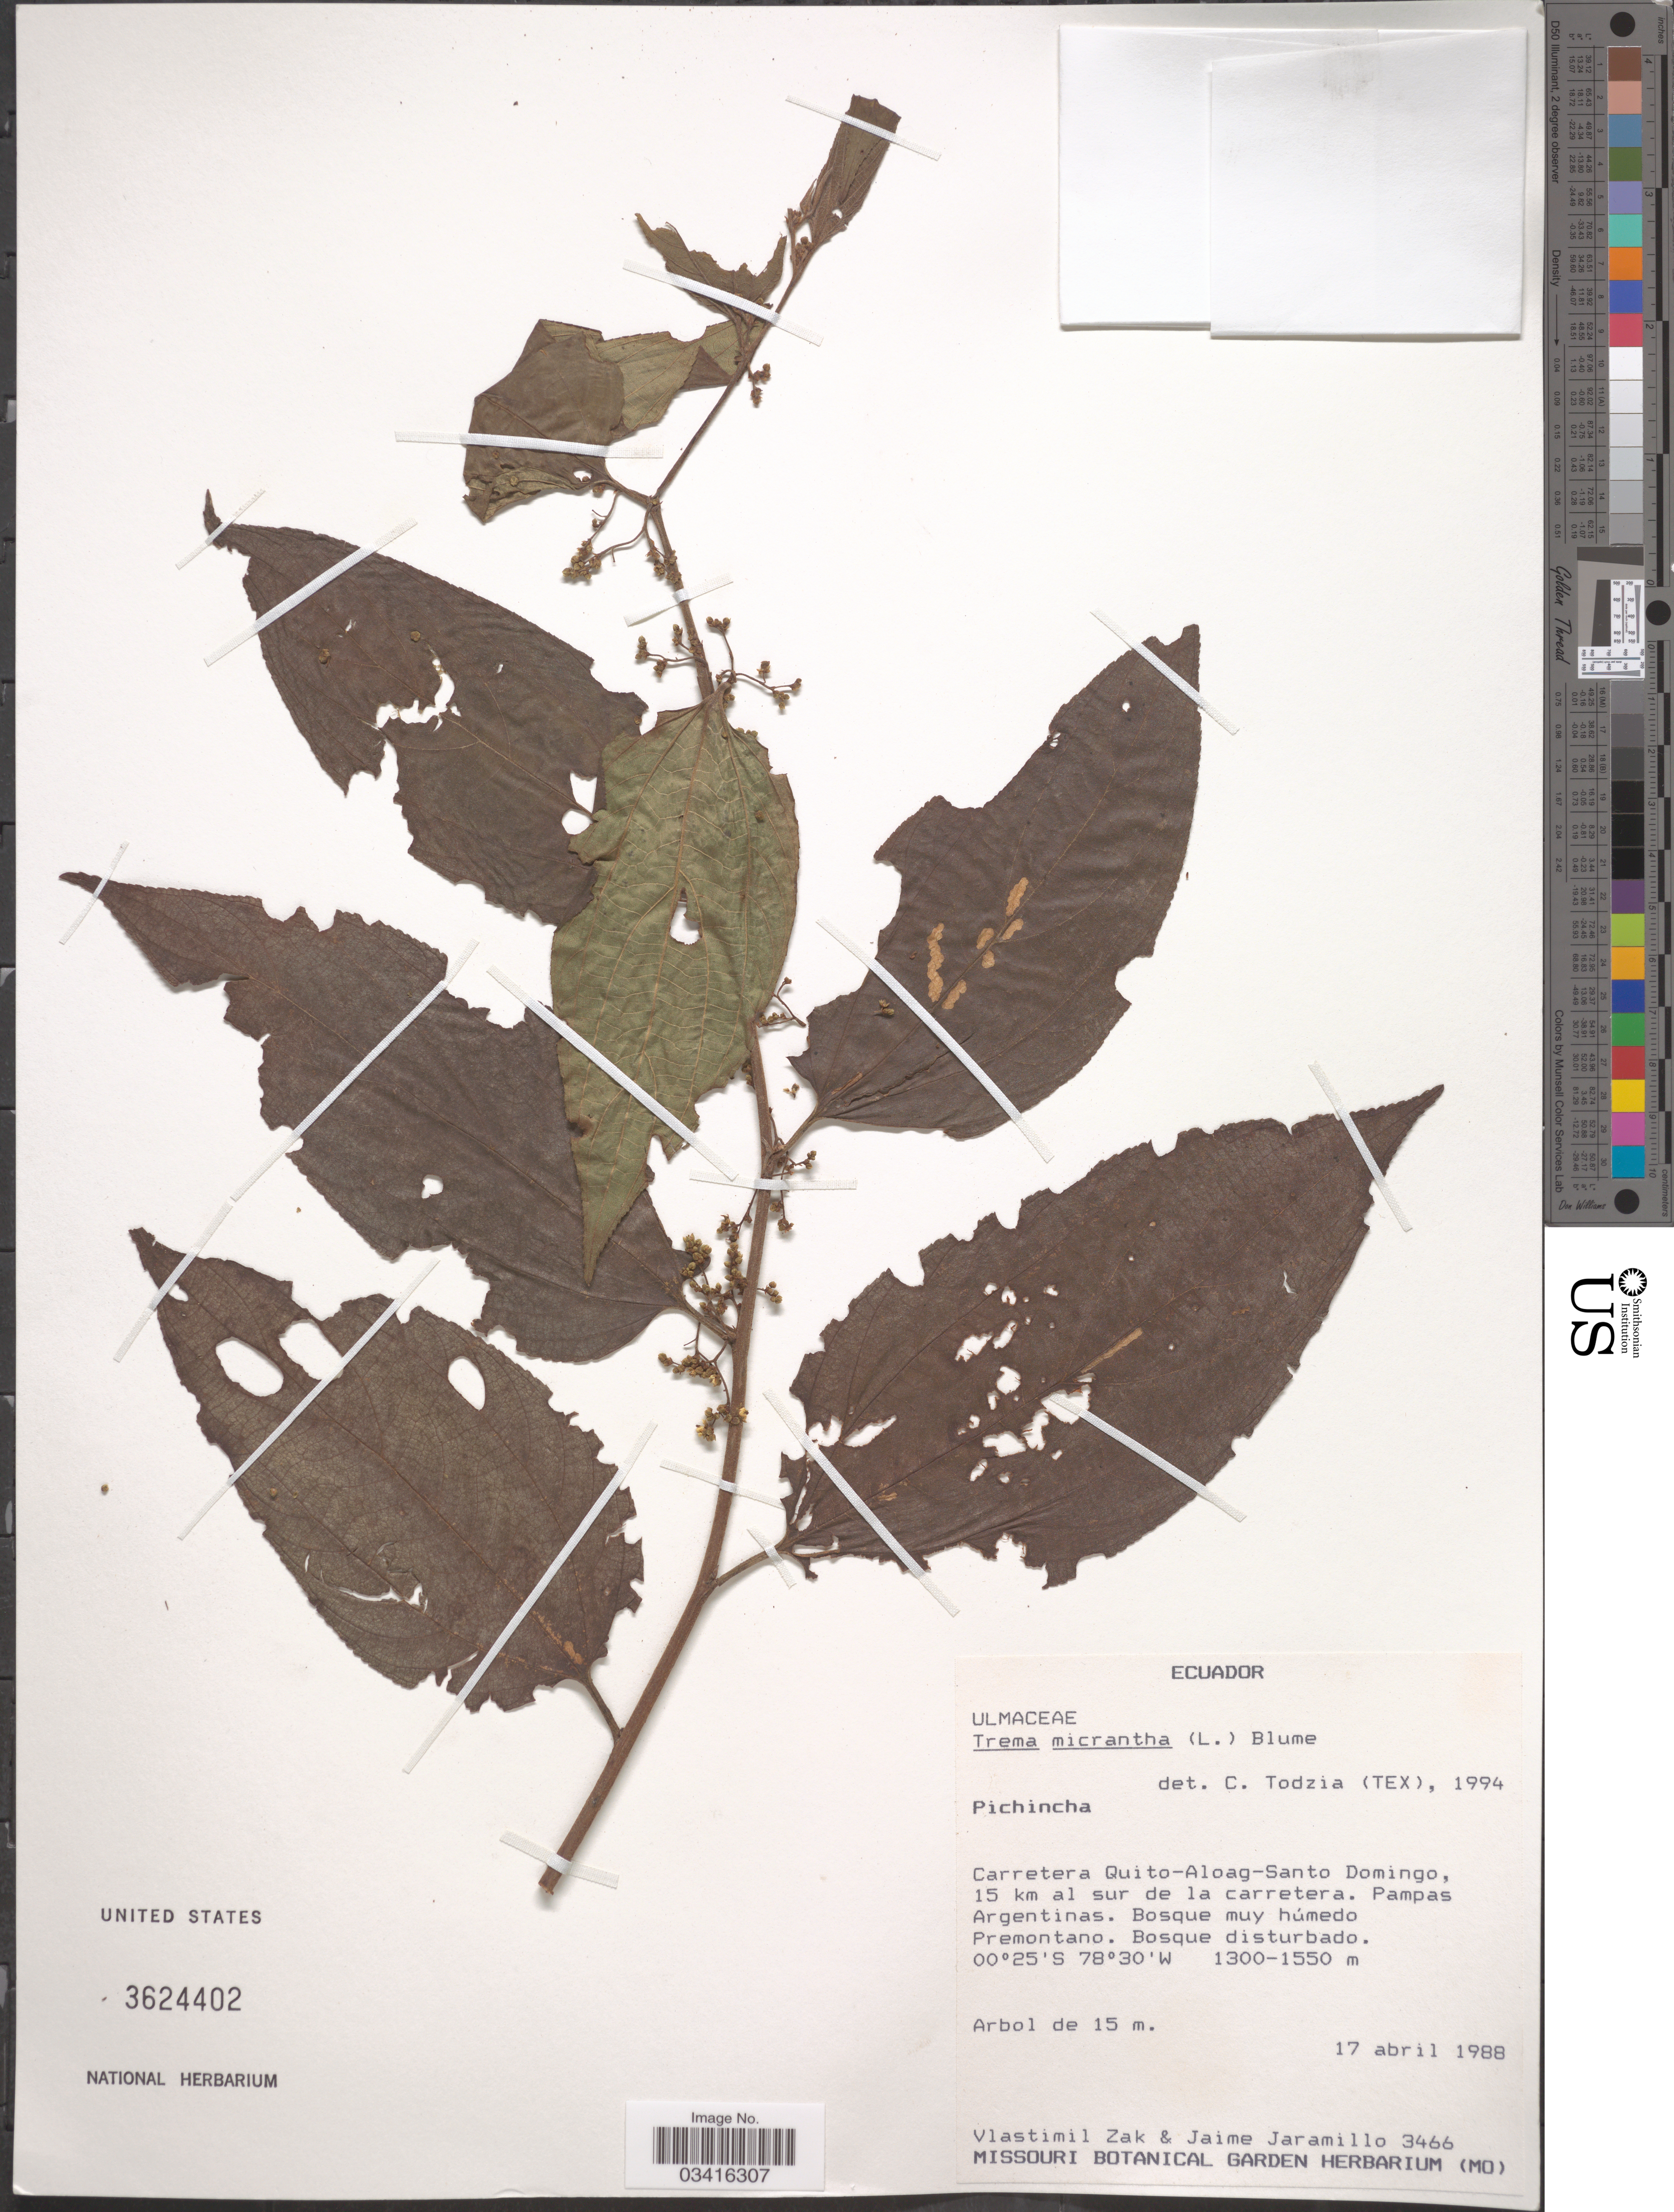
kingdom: Plantae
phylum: Tracheophyta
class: Magnoliopsida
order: Rosales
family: Cannabaceae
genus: Trema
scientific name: Trema micranthum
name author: (L.) Blume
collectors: V. Zak & J. Jaramillo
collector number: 3466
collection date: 1988-04-17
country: Ecuador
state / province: Pichincha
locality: Carretera Quito-Aloag-Santo Domingo, 15 km al sur de la carretera. Pampas Argentinas.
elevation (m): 1300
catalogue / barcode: US 3624402